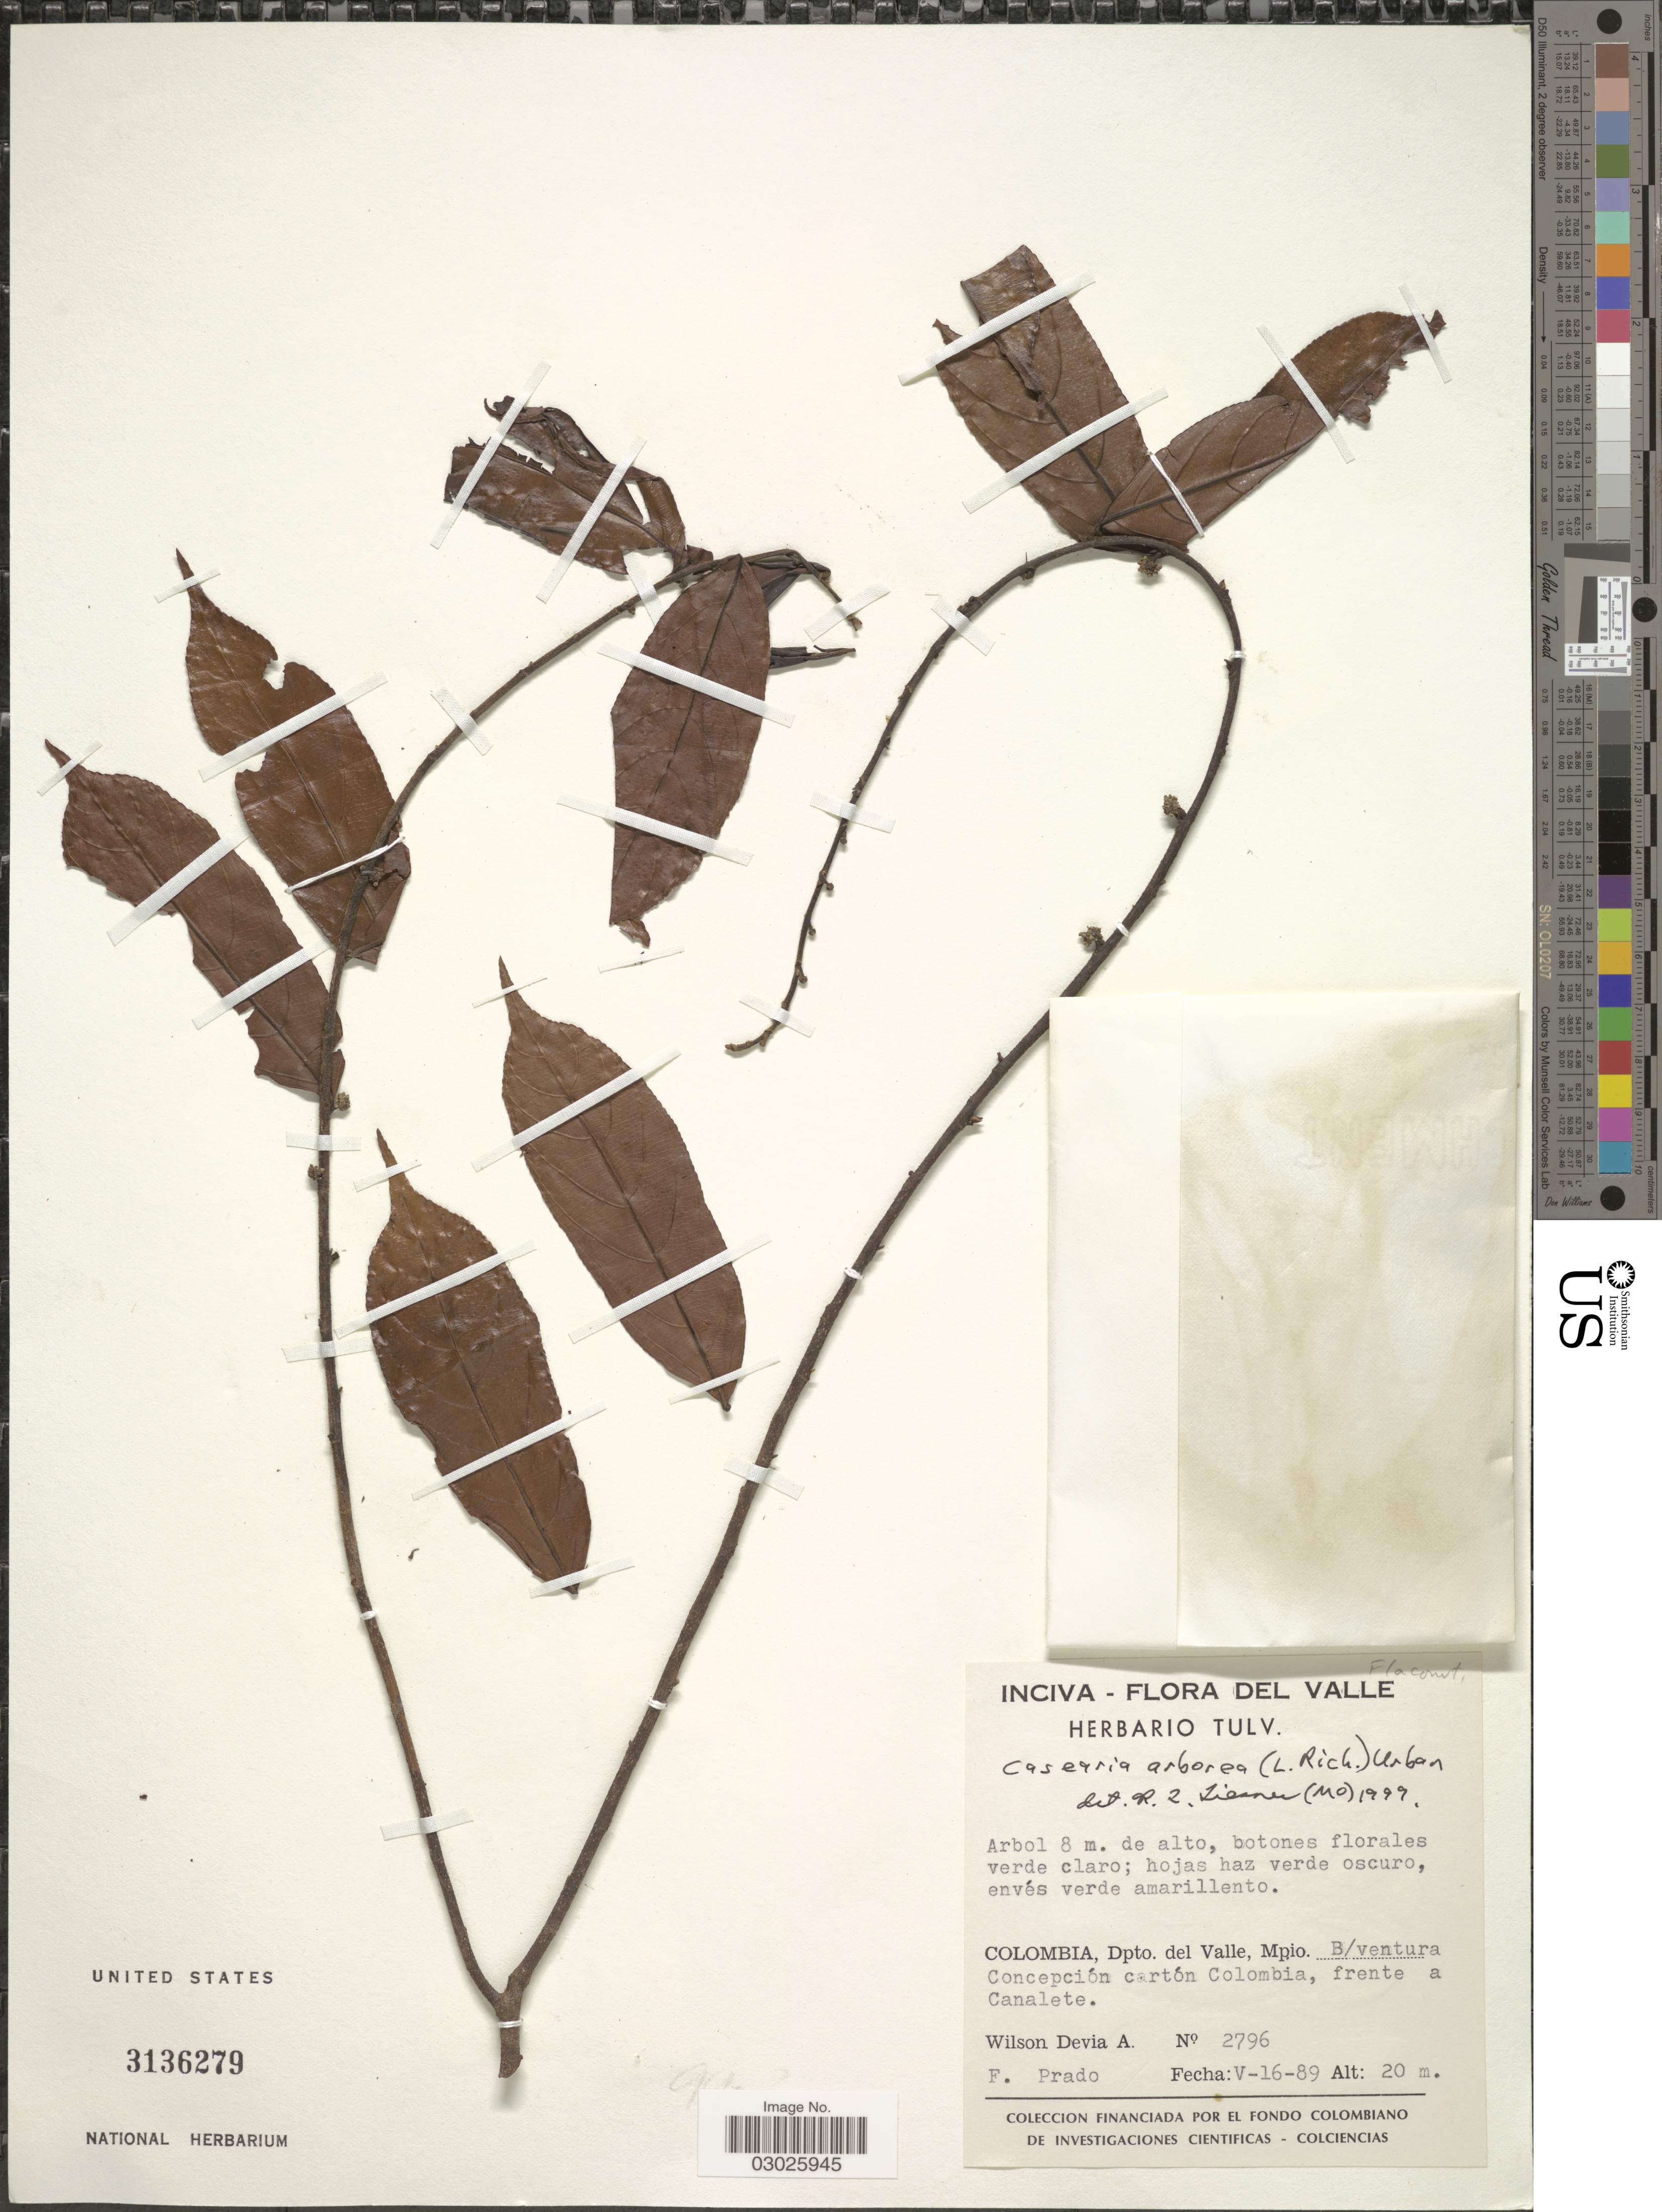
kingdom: Plantae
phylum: Tracheophyta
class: Magnoliopsida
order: Malpighiales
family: Salicaceae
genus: Casearia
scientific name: Casearia arborea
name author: (Rich.) Urb.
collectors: W. Devia A. & F. Prado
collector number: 2796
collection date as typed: Transcribed d/m/y: 16/5/89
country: Colombia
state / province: Valle del Cauca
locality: Dpto. del Valle, Mpio. B/ventura Concepción cartón Colombia, frente a Canalete.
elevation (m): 20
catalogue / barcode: US 3136279